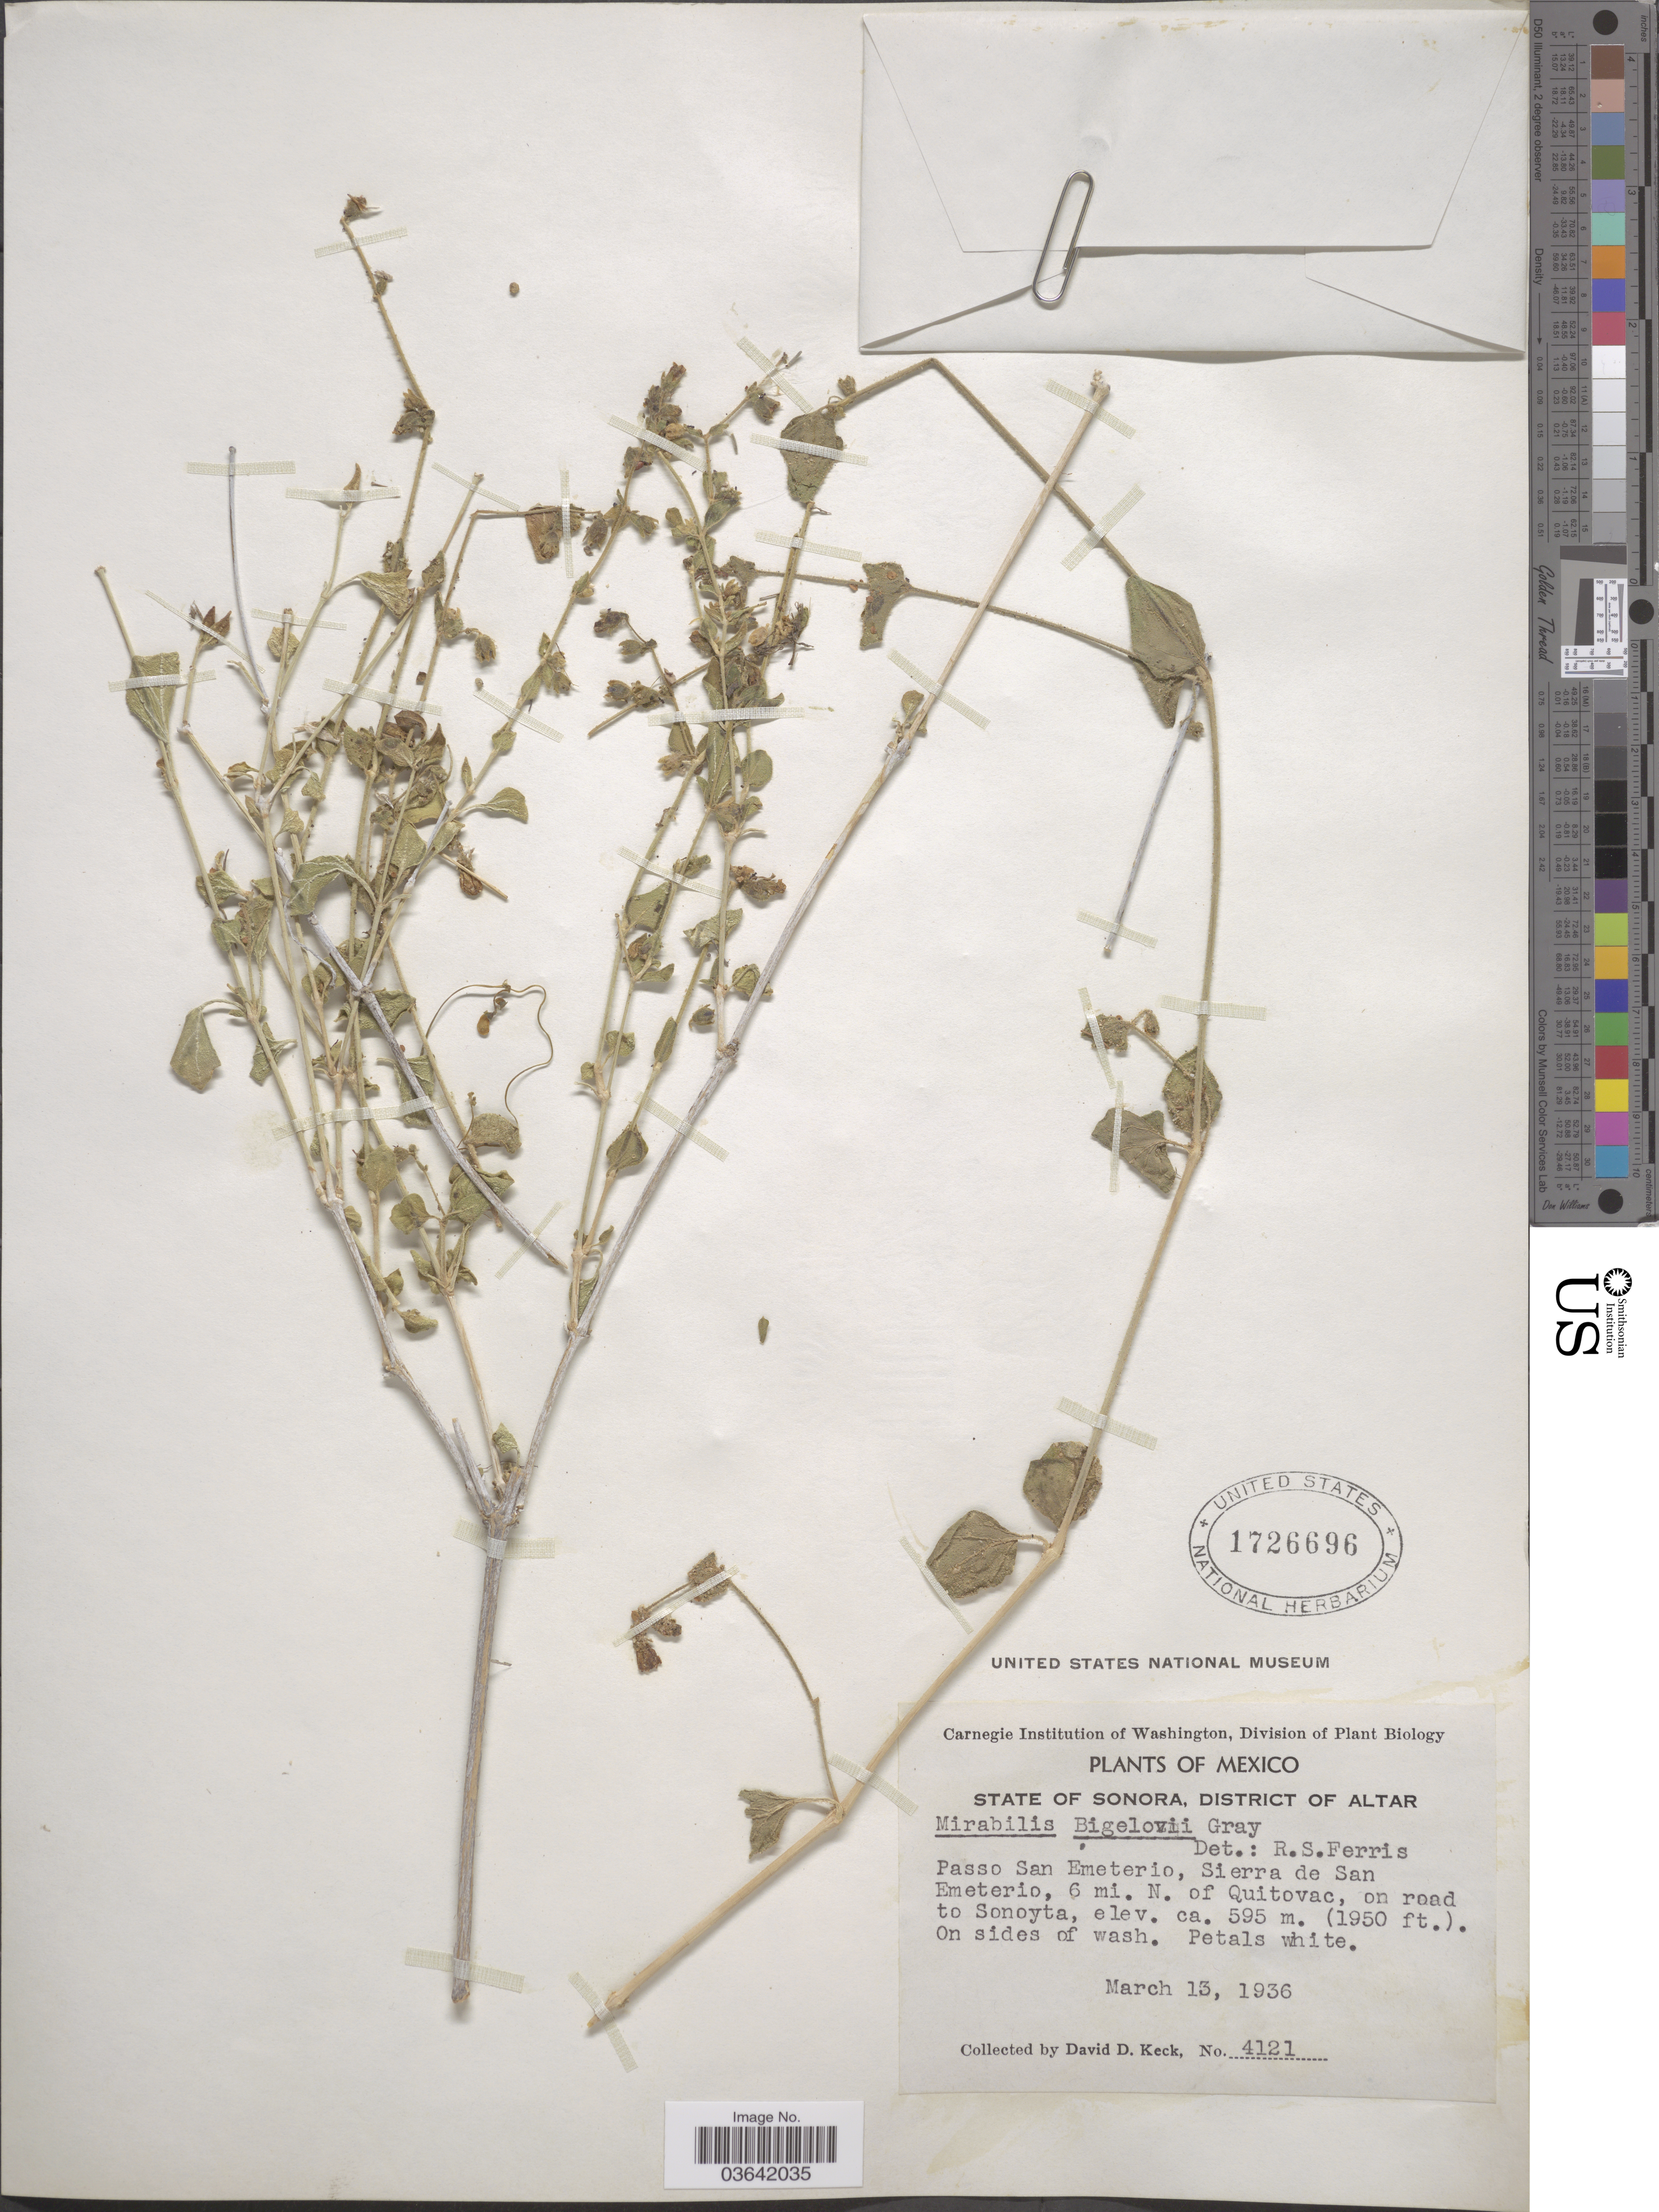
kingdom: Plantae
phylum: Tracheophyta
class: Magnoliopsida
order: Caryophyllales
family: Nyctaginaceae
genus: Mirabilis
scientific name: Mirabilis laevis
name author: (Benth.) Curran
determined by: Strong, Mark T., (BOT), Smithsonian Institution - National Museum of Natural History (UNITED STATES)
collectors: D. D. Keck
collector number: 4121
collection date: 1936-03-13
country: Mexico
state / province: Sonora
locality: District of Altar. Passo San Emeterio, Sierra de San Emeterio, 6 mi. N. of Quitovac, on road to Sonoyta.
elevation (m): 595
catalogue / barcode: US 1726696